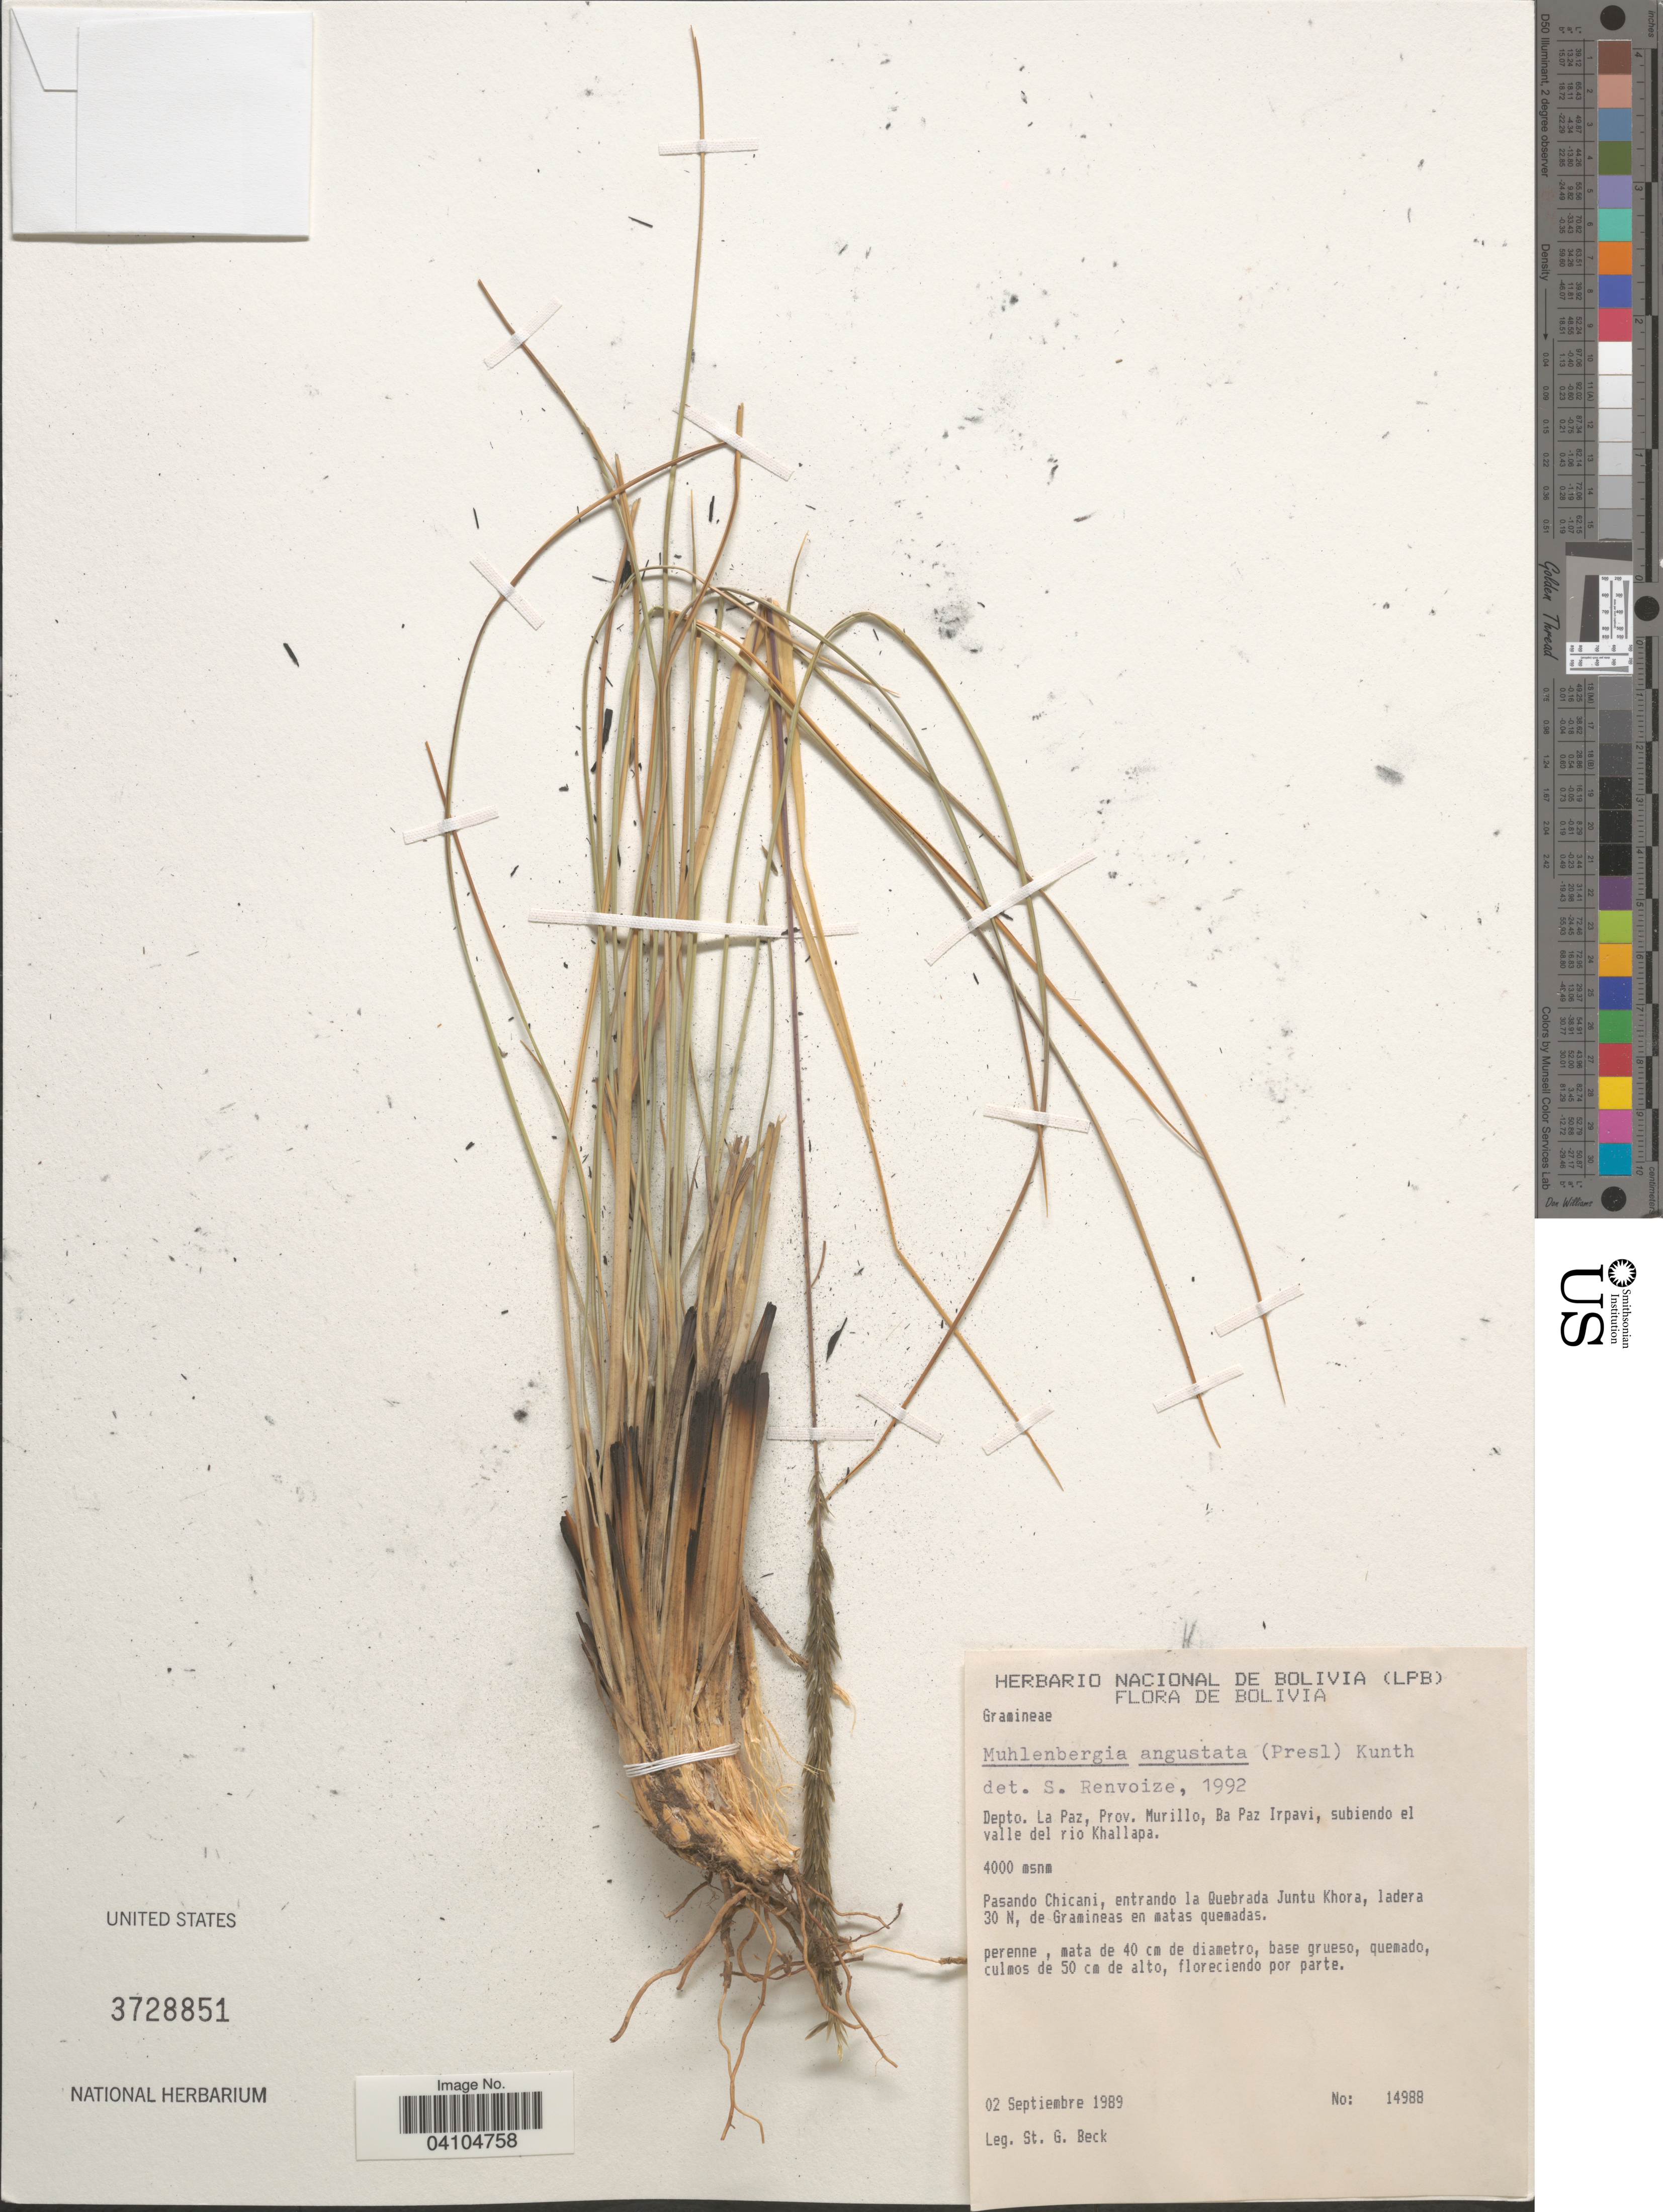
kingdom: Plantae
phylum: Tracheophyta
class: Liliopsida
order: Poales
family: Poaceae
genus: Muhlenbergia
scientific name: Muhlenbergia angustata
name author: (J. Presl) Kunth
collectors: S. G. Beck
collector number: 14988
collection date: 1989-09-02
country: Bolivia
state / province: La Paz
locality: Depto. La Paz, Prov. Murillo, Ba Paz Irpavi, subiendo el valle del rio Khallapa. Pasando Chicani, entrando la Quebrada Juntu Khora, ladera 30 N, de Gramineas en matas quemadas.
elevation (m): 4000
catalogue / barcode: US 3728851